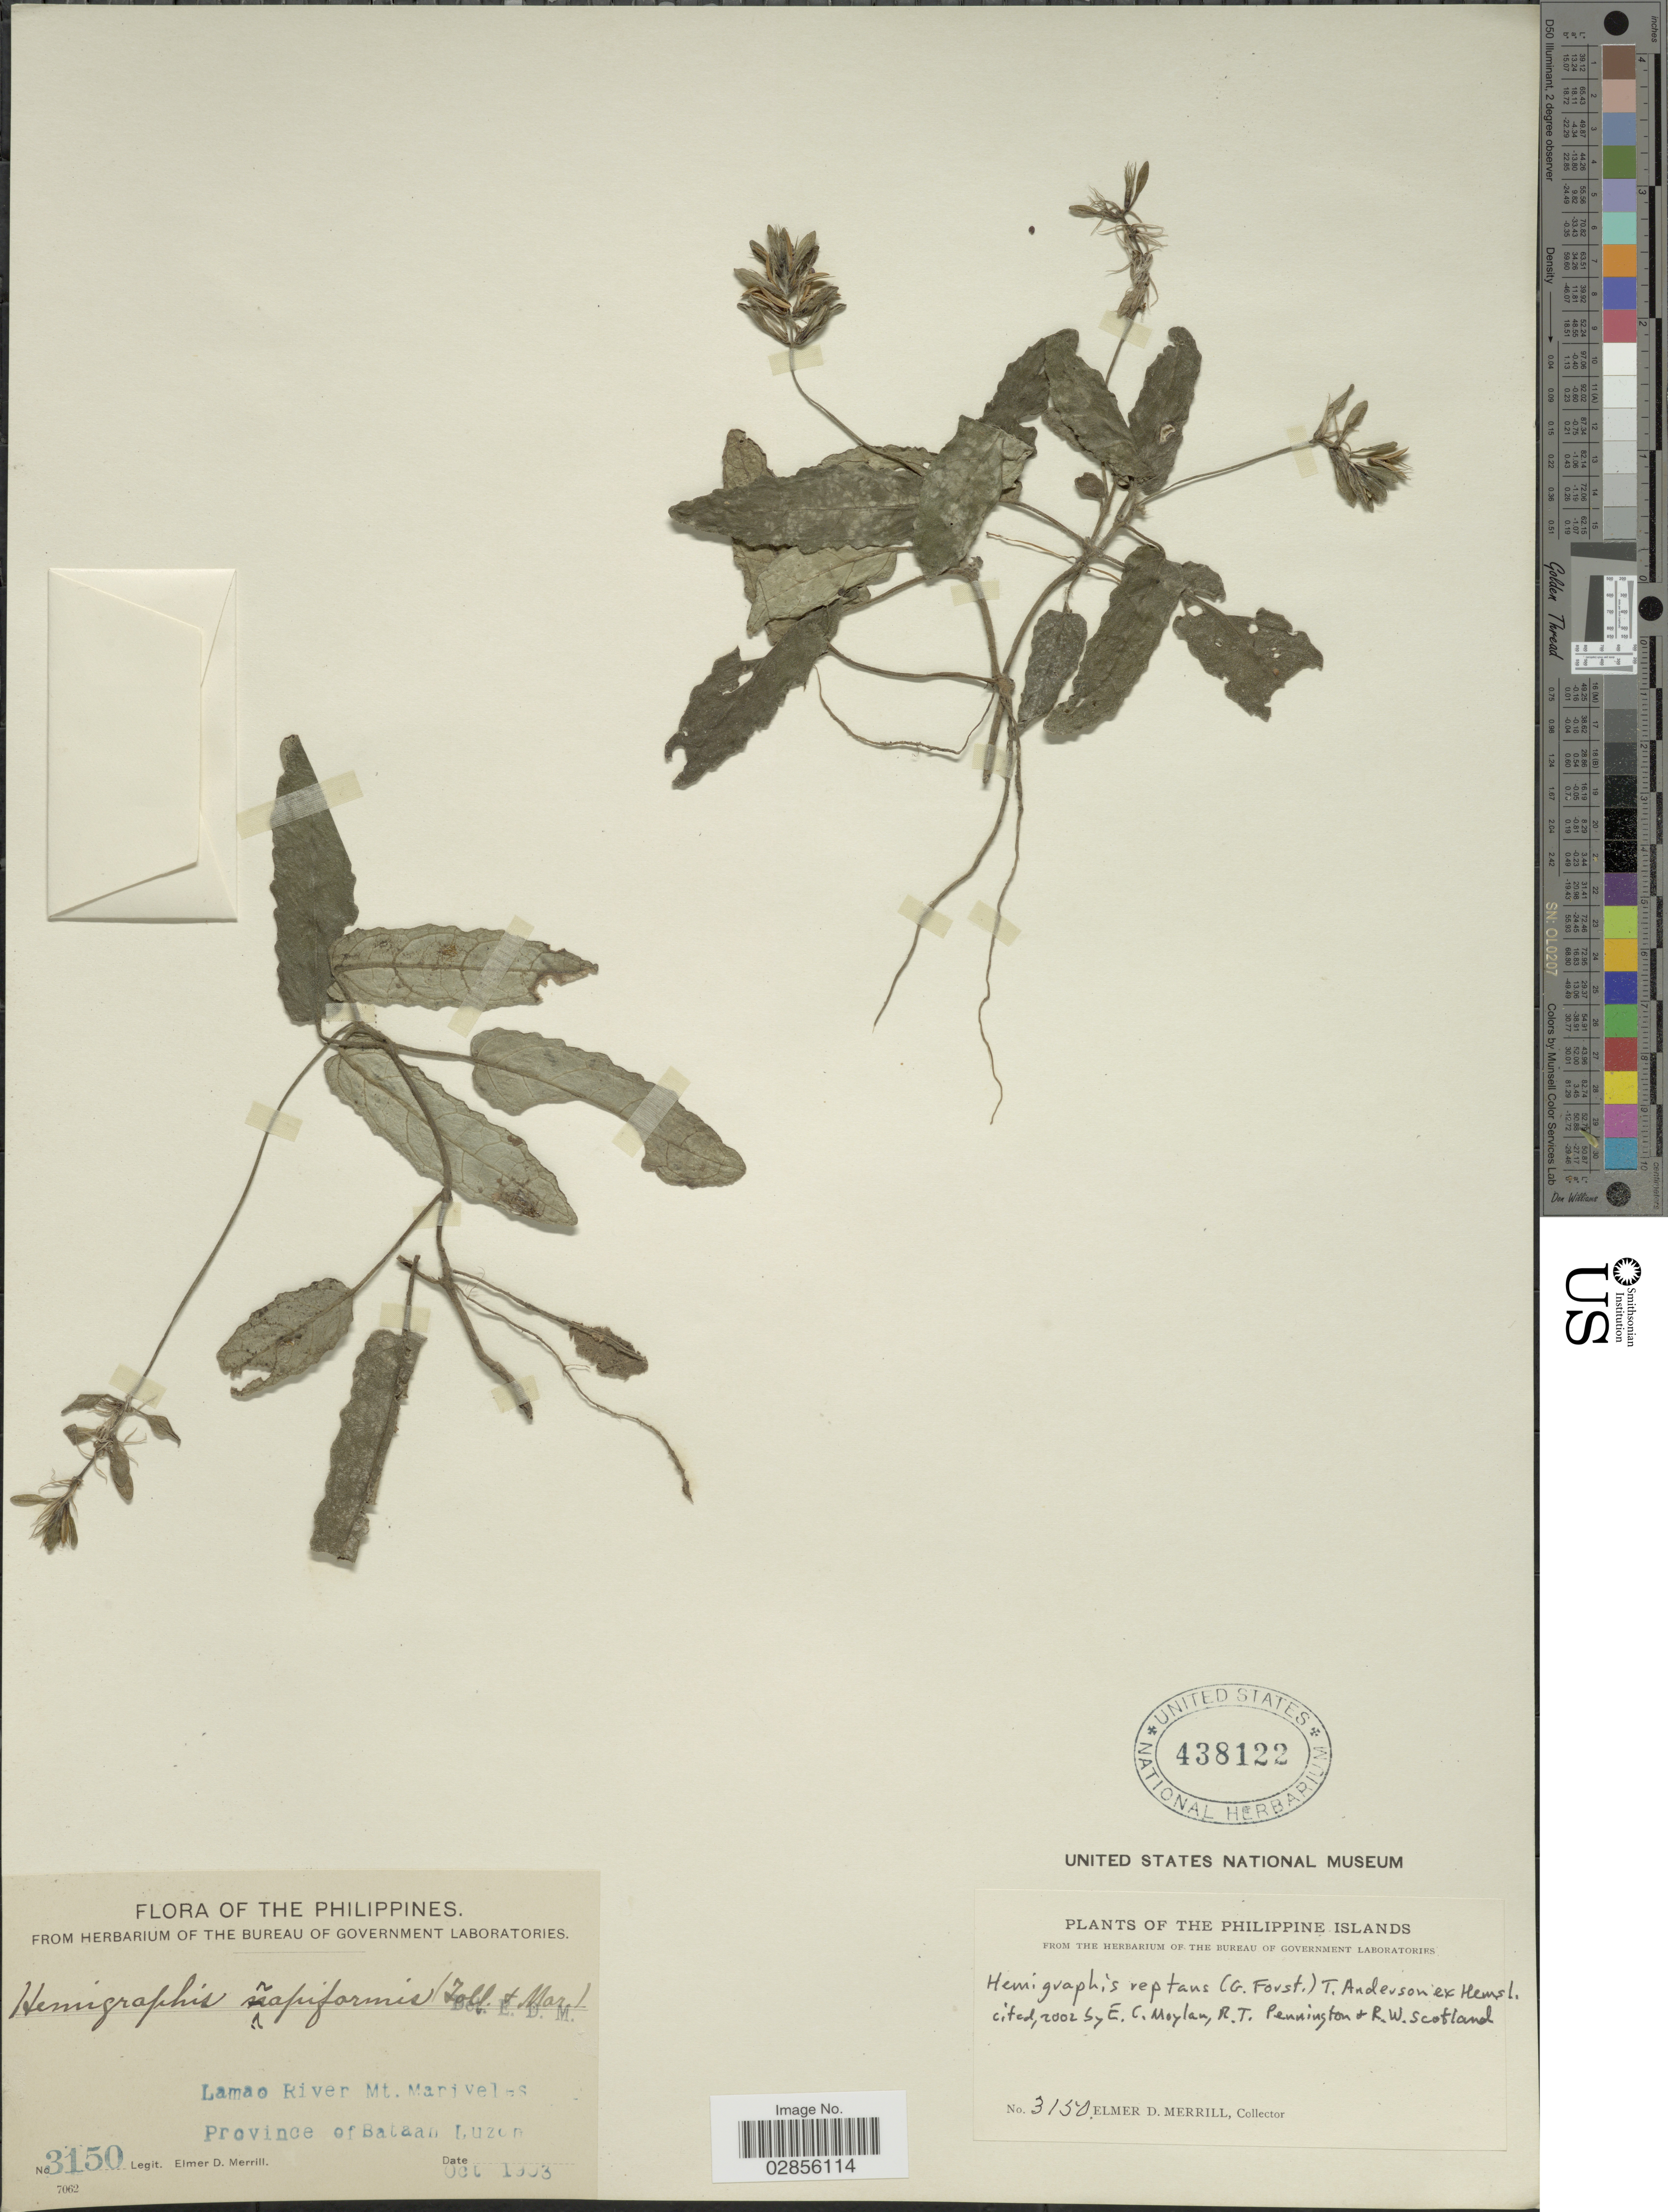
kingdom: Plantae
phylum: Tracheophyta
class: Magnoliopsida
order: Lamiales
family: Acanthaceae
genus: Hemigraphis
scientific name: Hemigraphis reptans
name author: (G. Forst.) T. Anderson ex Hemsl.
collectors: E. D. Merrill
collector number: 3150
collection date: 1903-10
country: Philippines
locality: Lamao River Mt. Marivelas. Province of Bataan, Luzon.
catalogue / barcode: US 438122